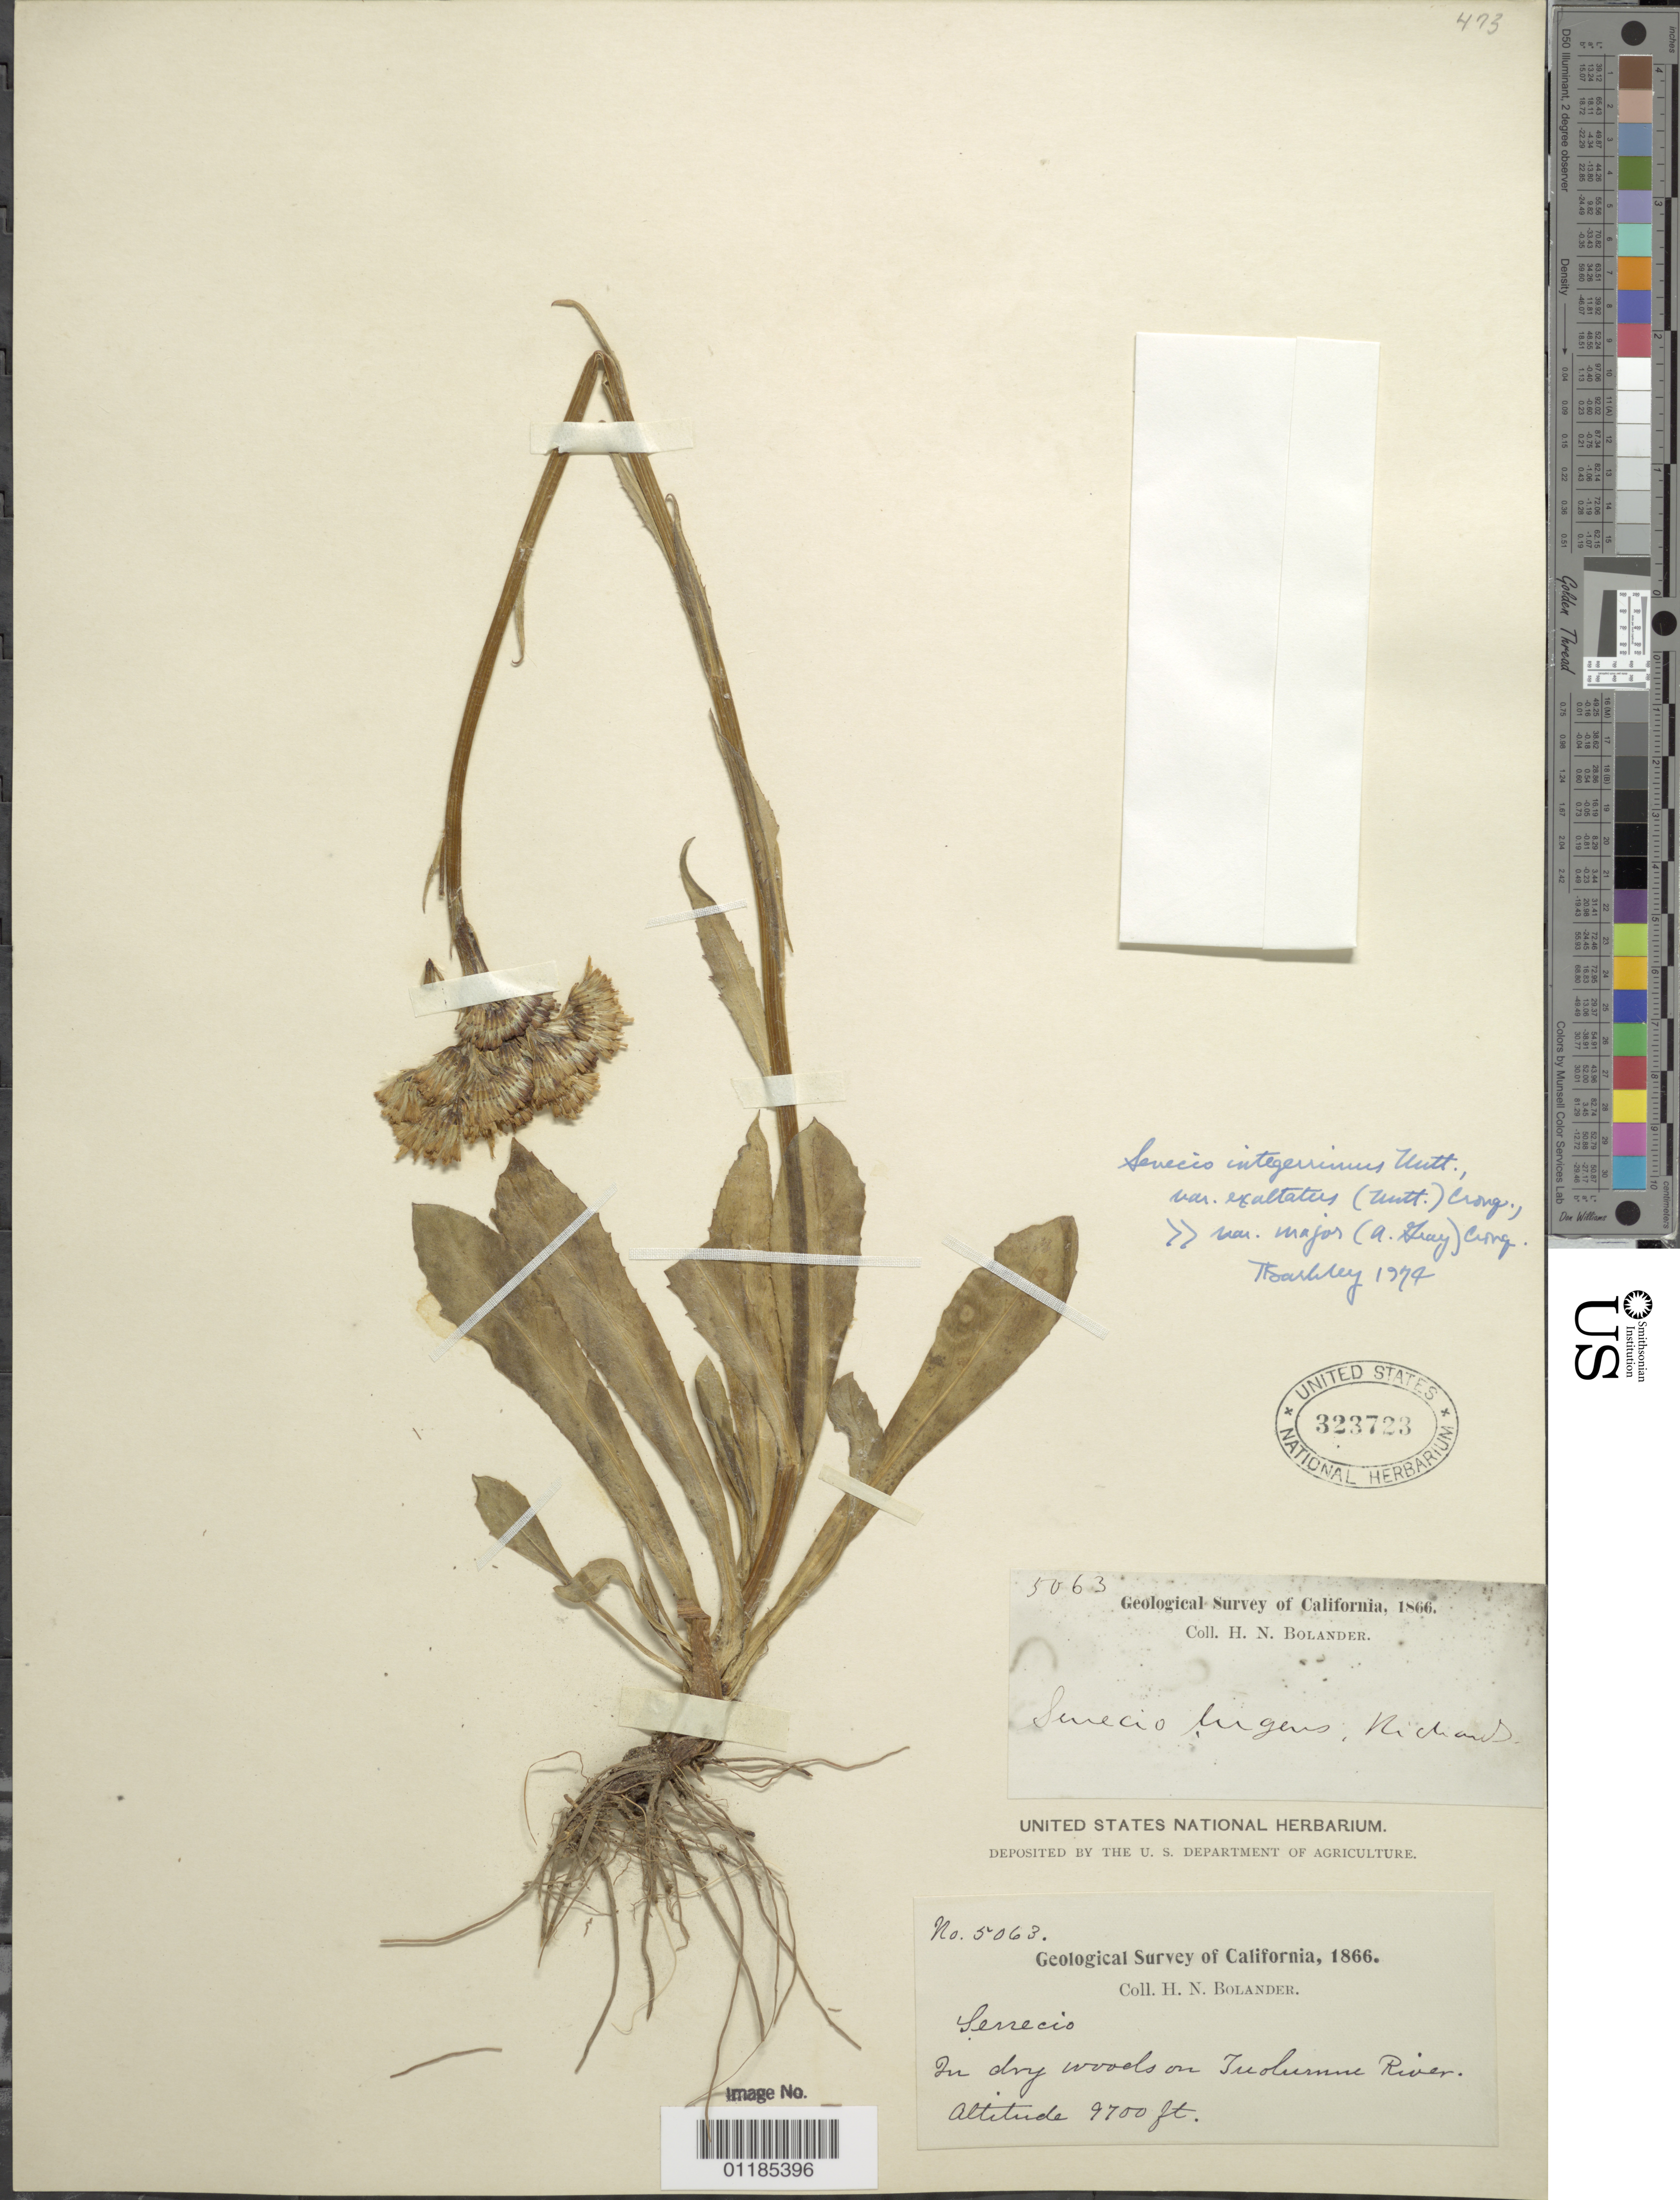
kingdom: Plantae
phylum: Tracheophyta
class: Magnoliopsida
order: Asterales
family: Asteraceae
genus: Senecio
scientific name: Senecio integerrimus var. exaltatus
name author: (Nutt.) Cronq.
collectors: H. Bolander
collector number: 5063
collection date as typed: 1866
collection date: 1866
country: United States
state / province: California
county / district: Tuolumne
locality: In dry woods on Tuolumne River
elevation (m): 2957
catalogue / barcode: US 323723